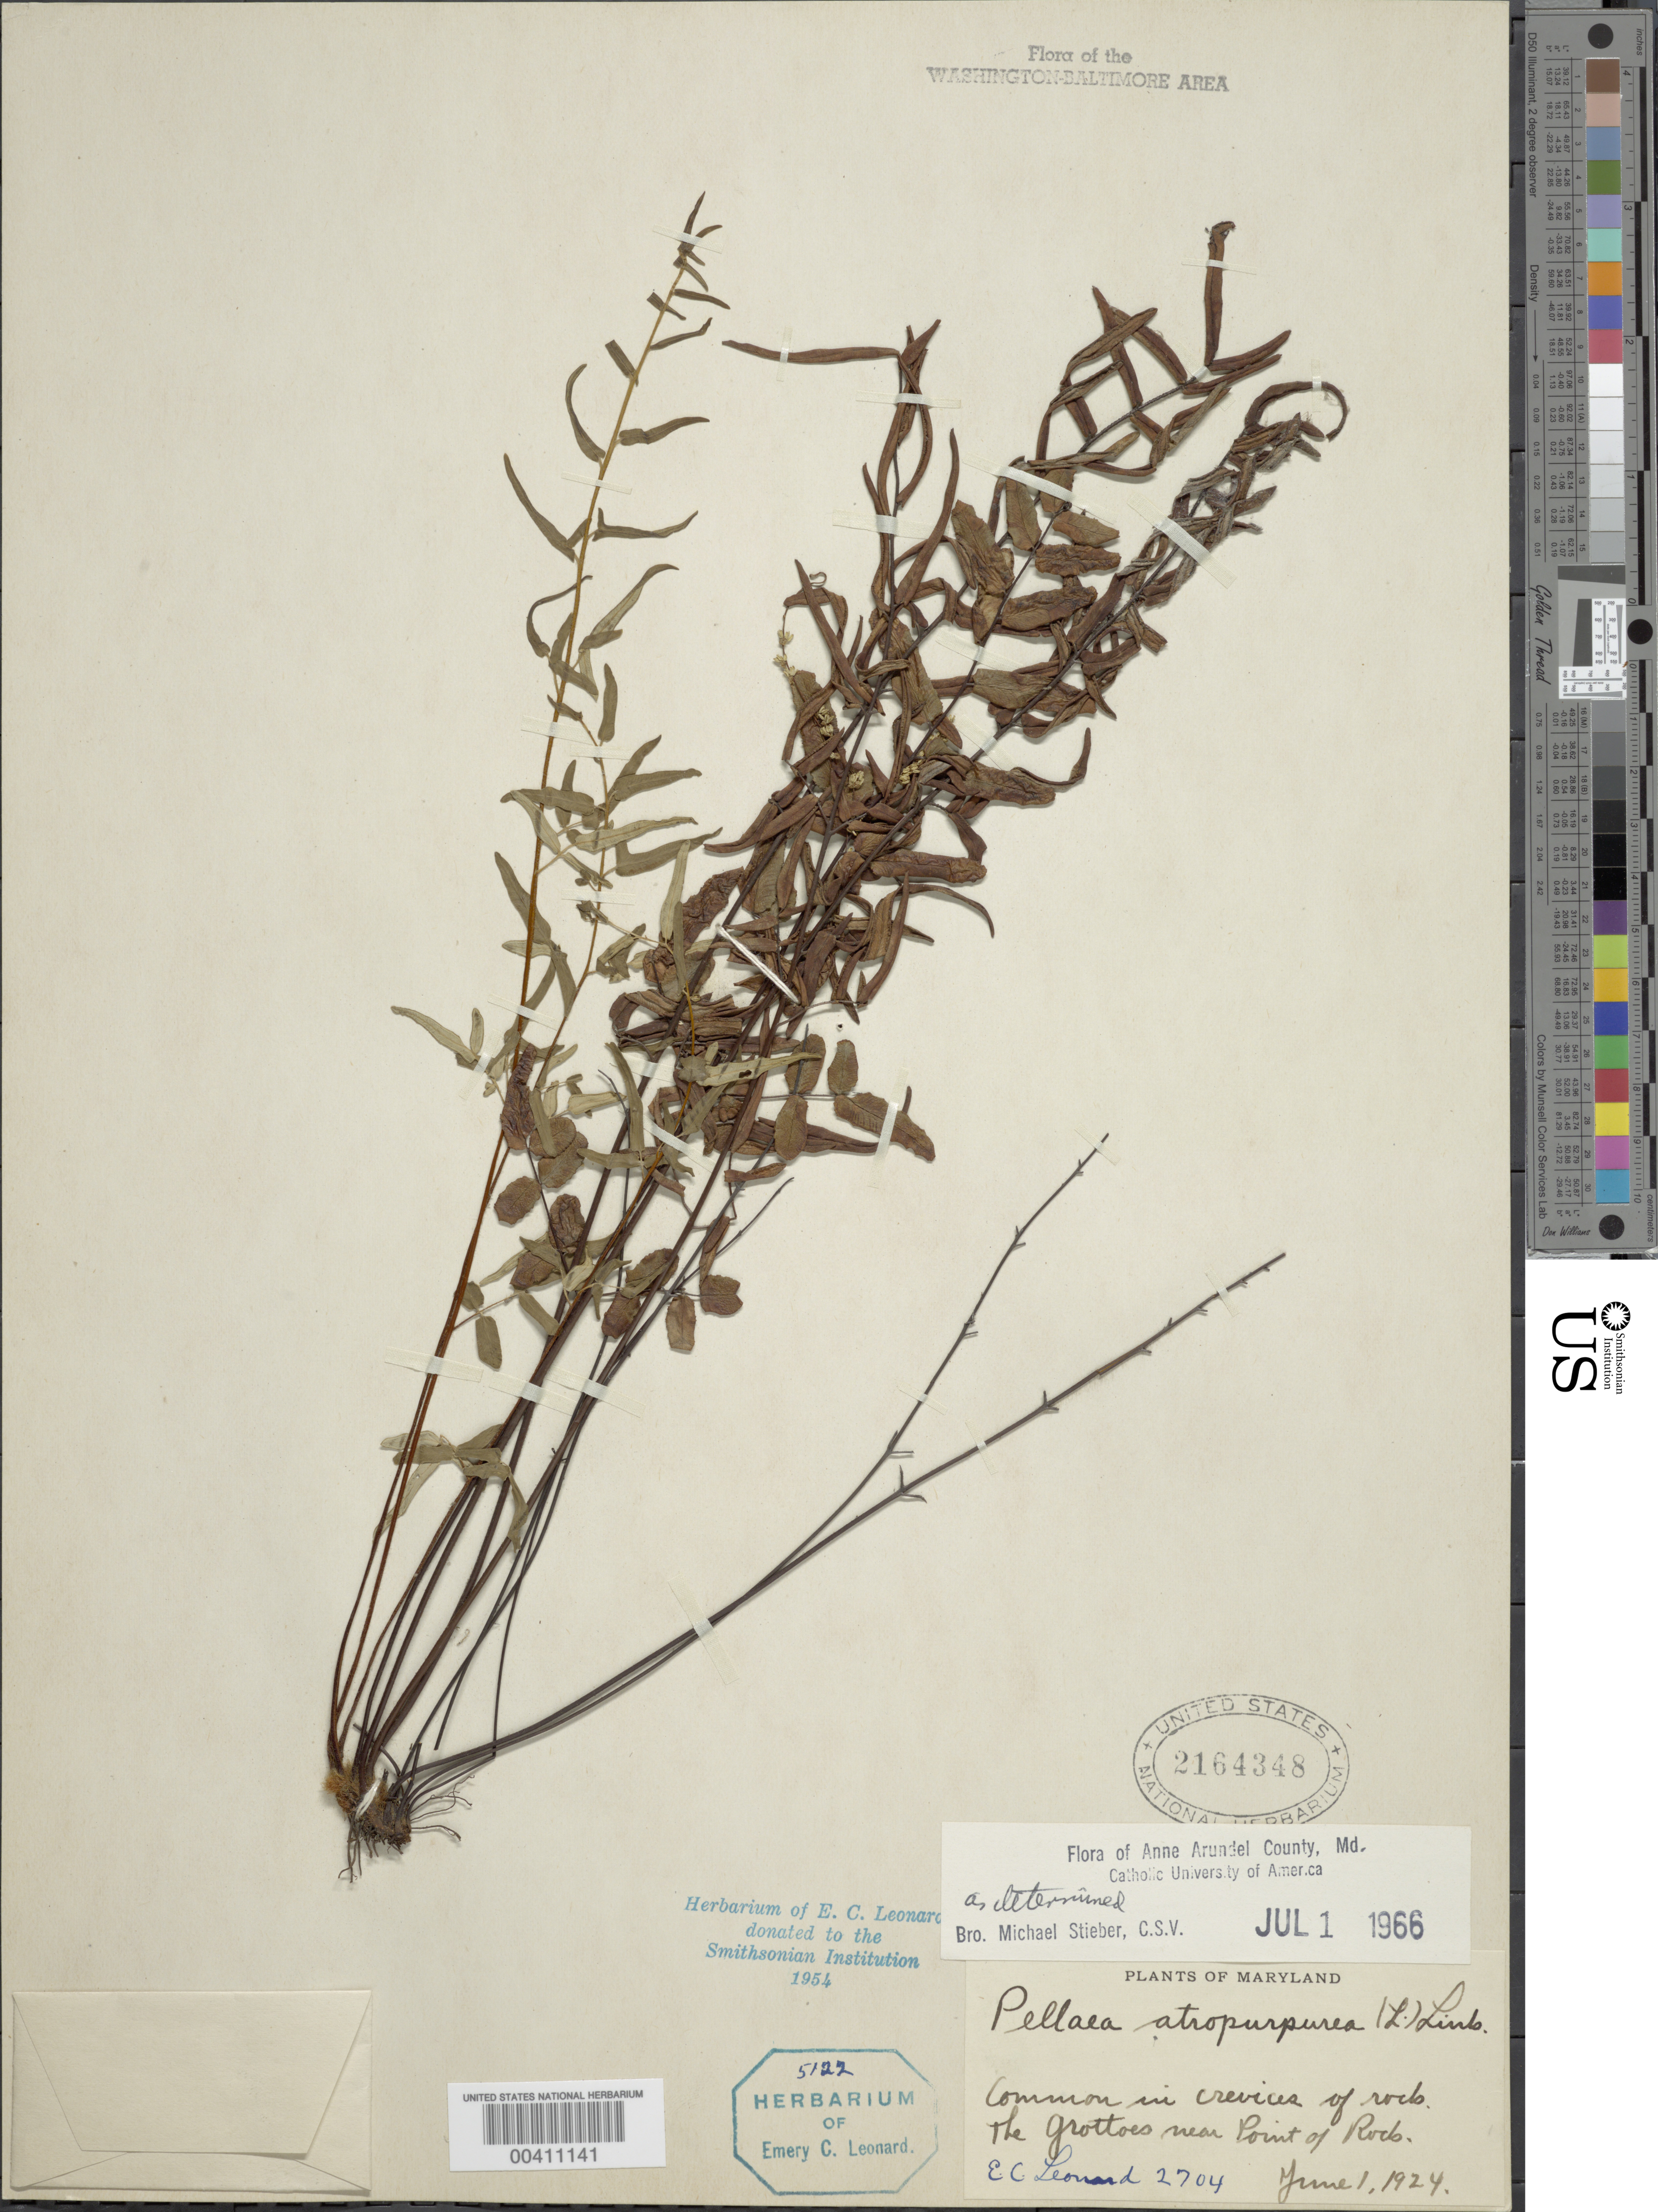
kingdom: Plantae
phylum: Tracheophyta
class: Polypodiopsida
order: Polypodiales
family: Pteridaceae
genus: Pellaea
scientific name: Pellaea atropurpurea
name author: (L.) Link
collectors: E. C. Leonard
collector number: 2704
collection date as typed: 01 Jun 1924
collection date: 1924-06-01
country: United States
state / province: Maryland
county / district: Frederick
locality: Near Point of Rocks, Grottoes C. & O. Canal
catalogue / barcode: US 2164348